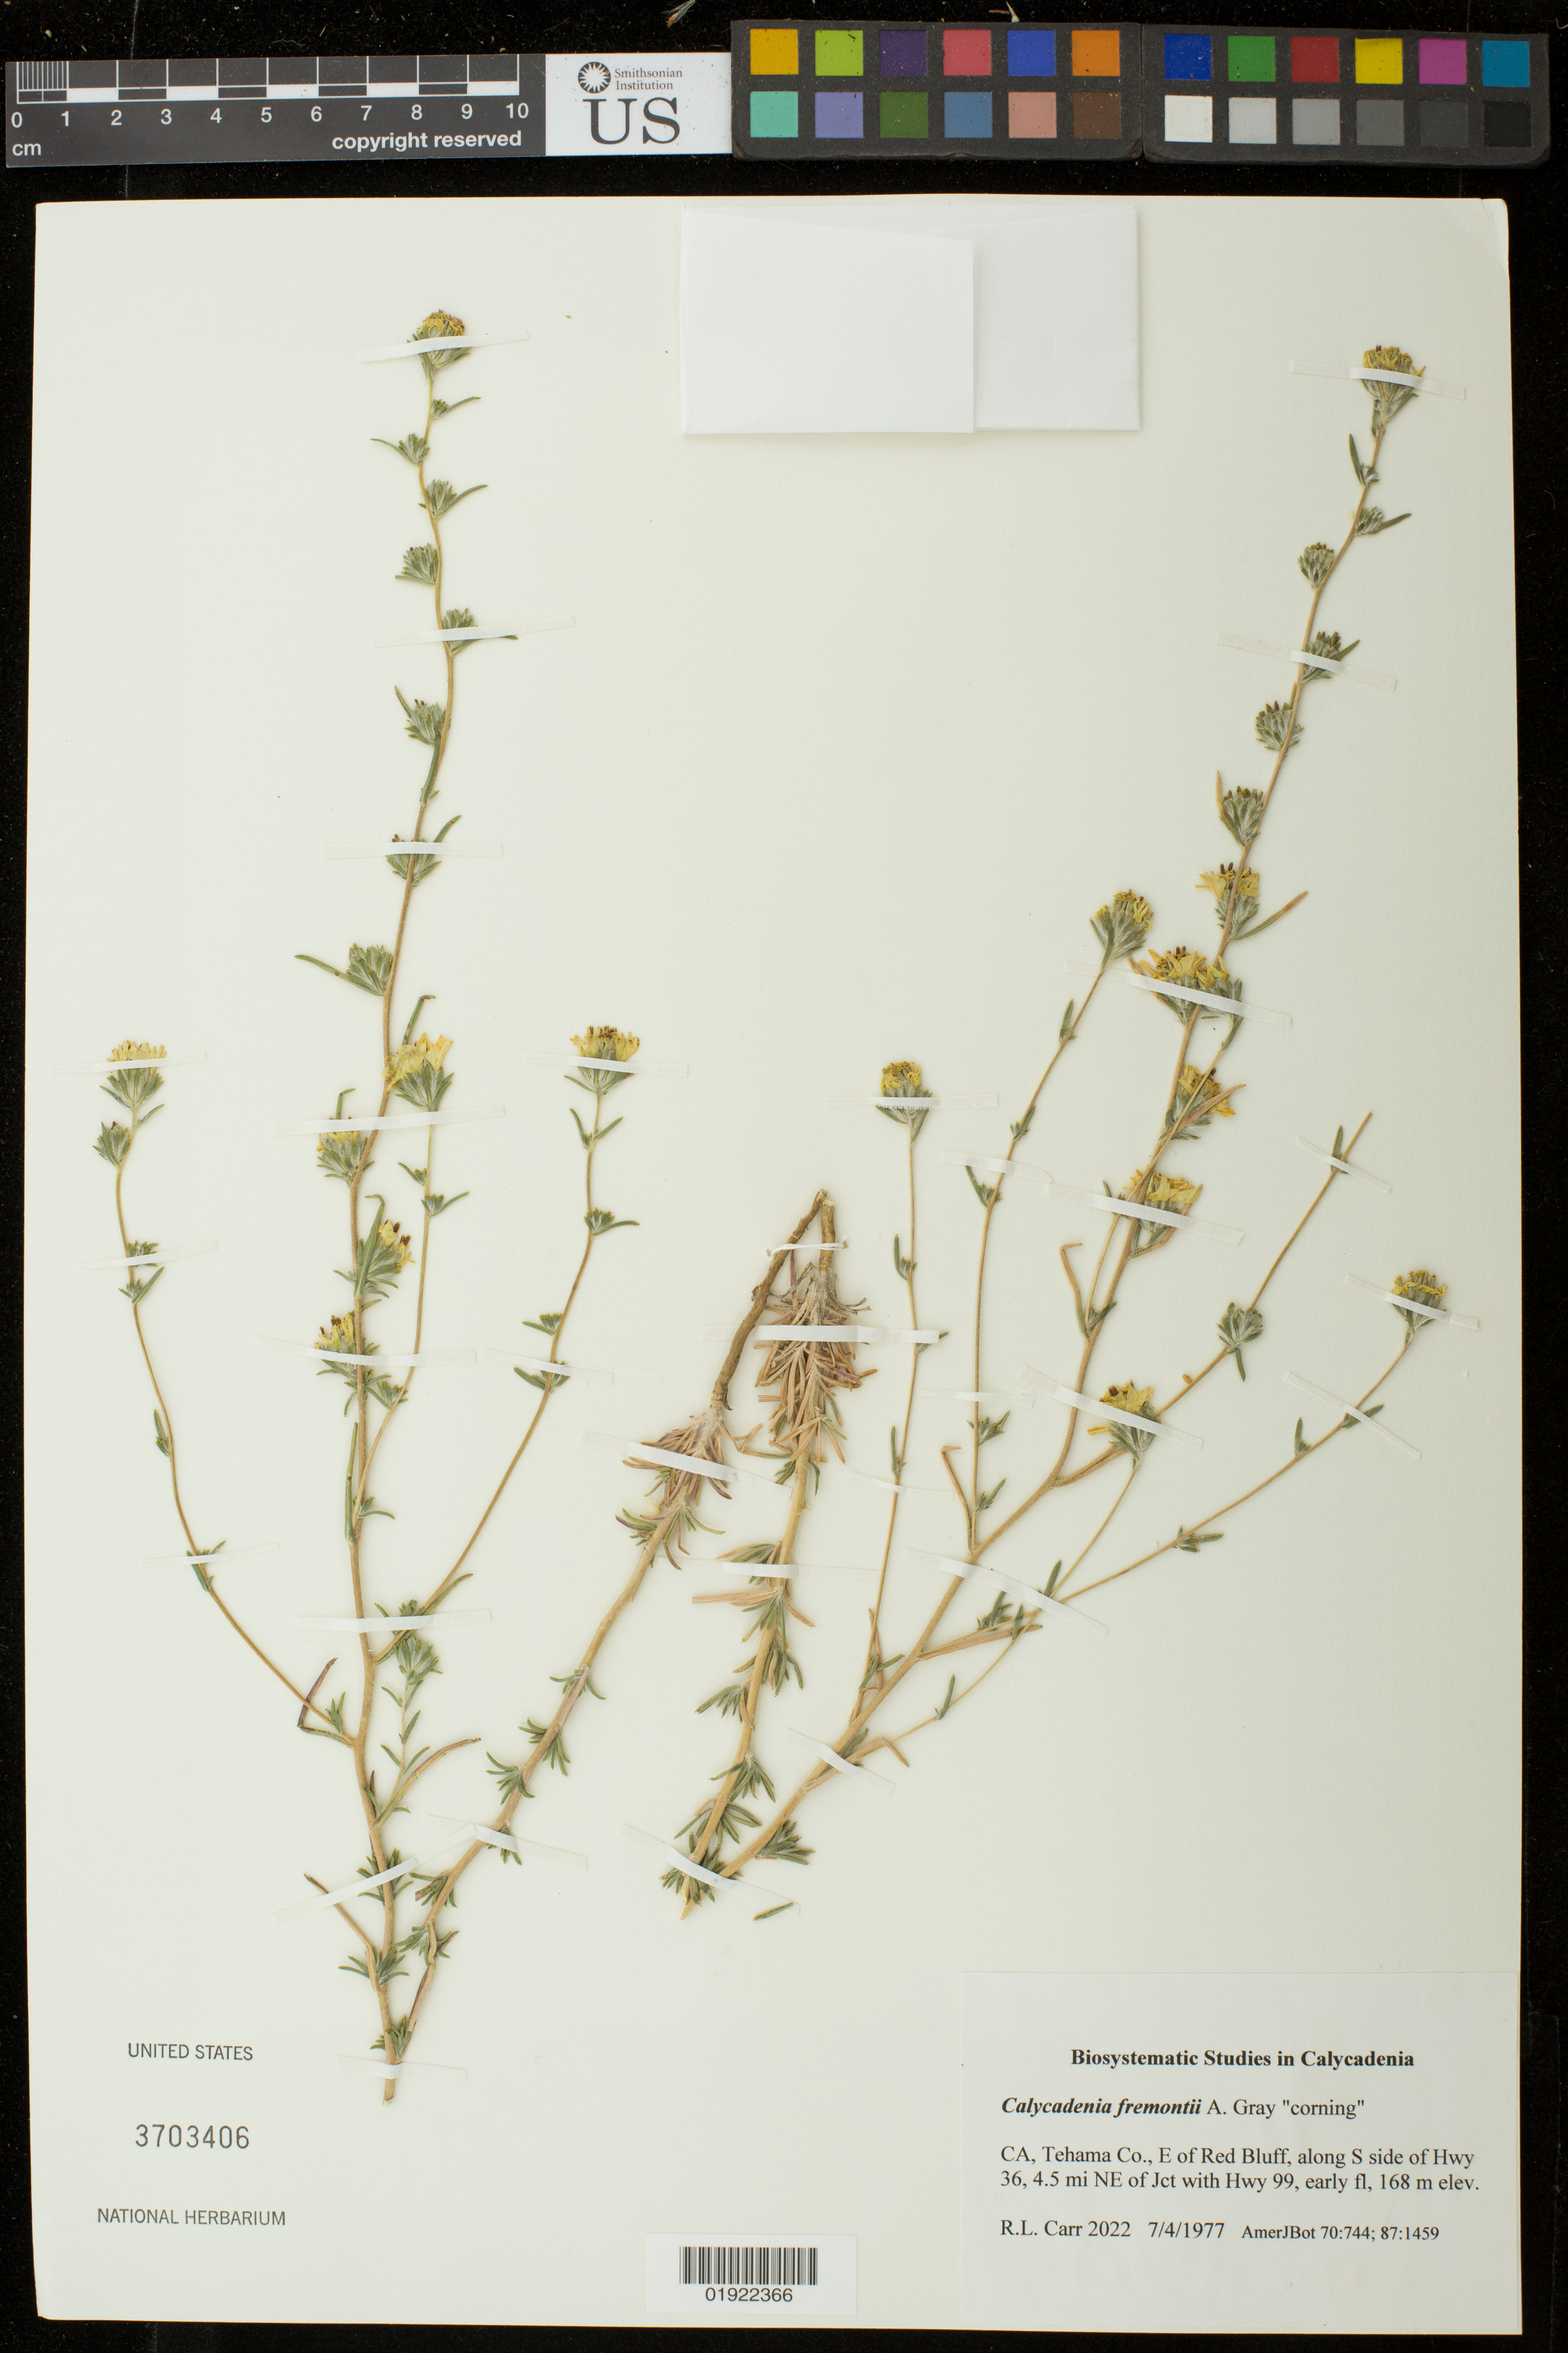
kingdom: Plantae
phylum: Tracheophyta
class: Magnoliopsida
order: Asterales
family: Asteraceae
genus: Calycadenia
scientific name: Calycadenia fremontii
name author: A. Gray in Emory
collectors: R. Carr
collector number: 2022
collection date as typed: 7/4/1977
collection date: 1977-07-04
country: United States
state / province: California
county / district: Tehama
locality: E of Red Bluff, along S side of Hwy 36, 4.5 mi NE of Jct with Hwy 99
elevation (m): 168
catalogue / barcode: US 3703406